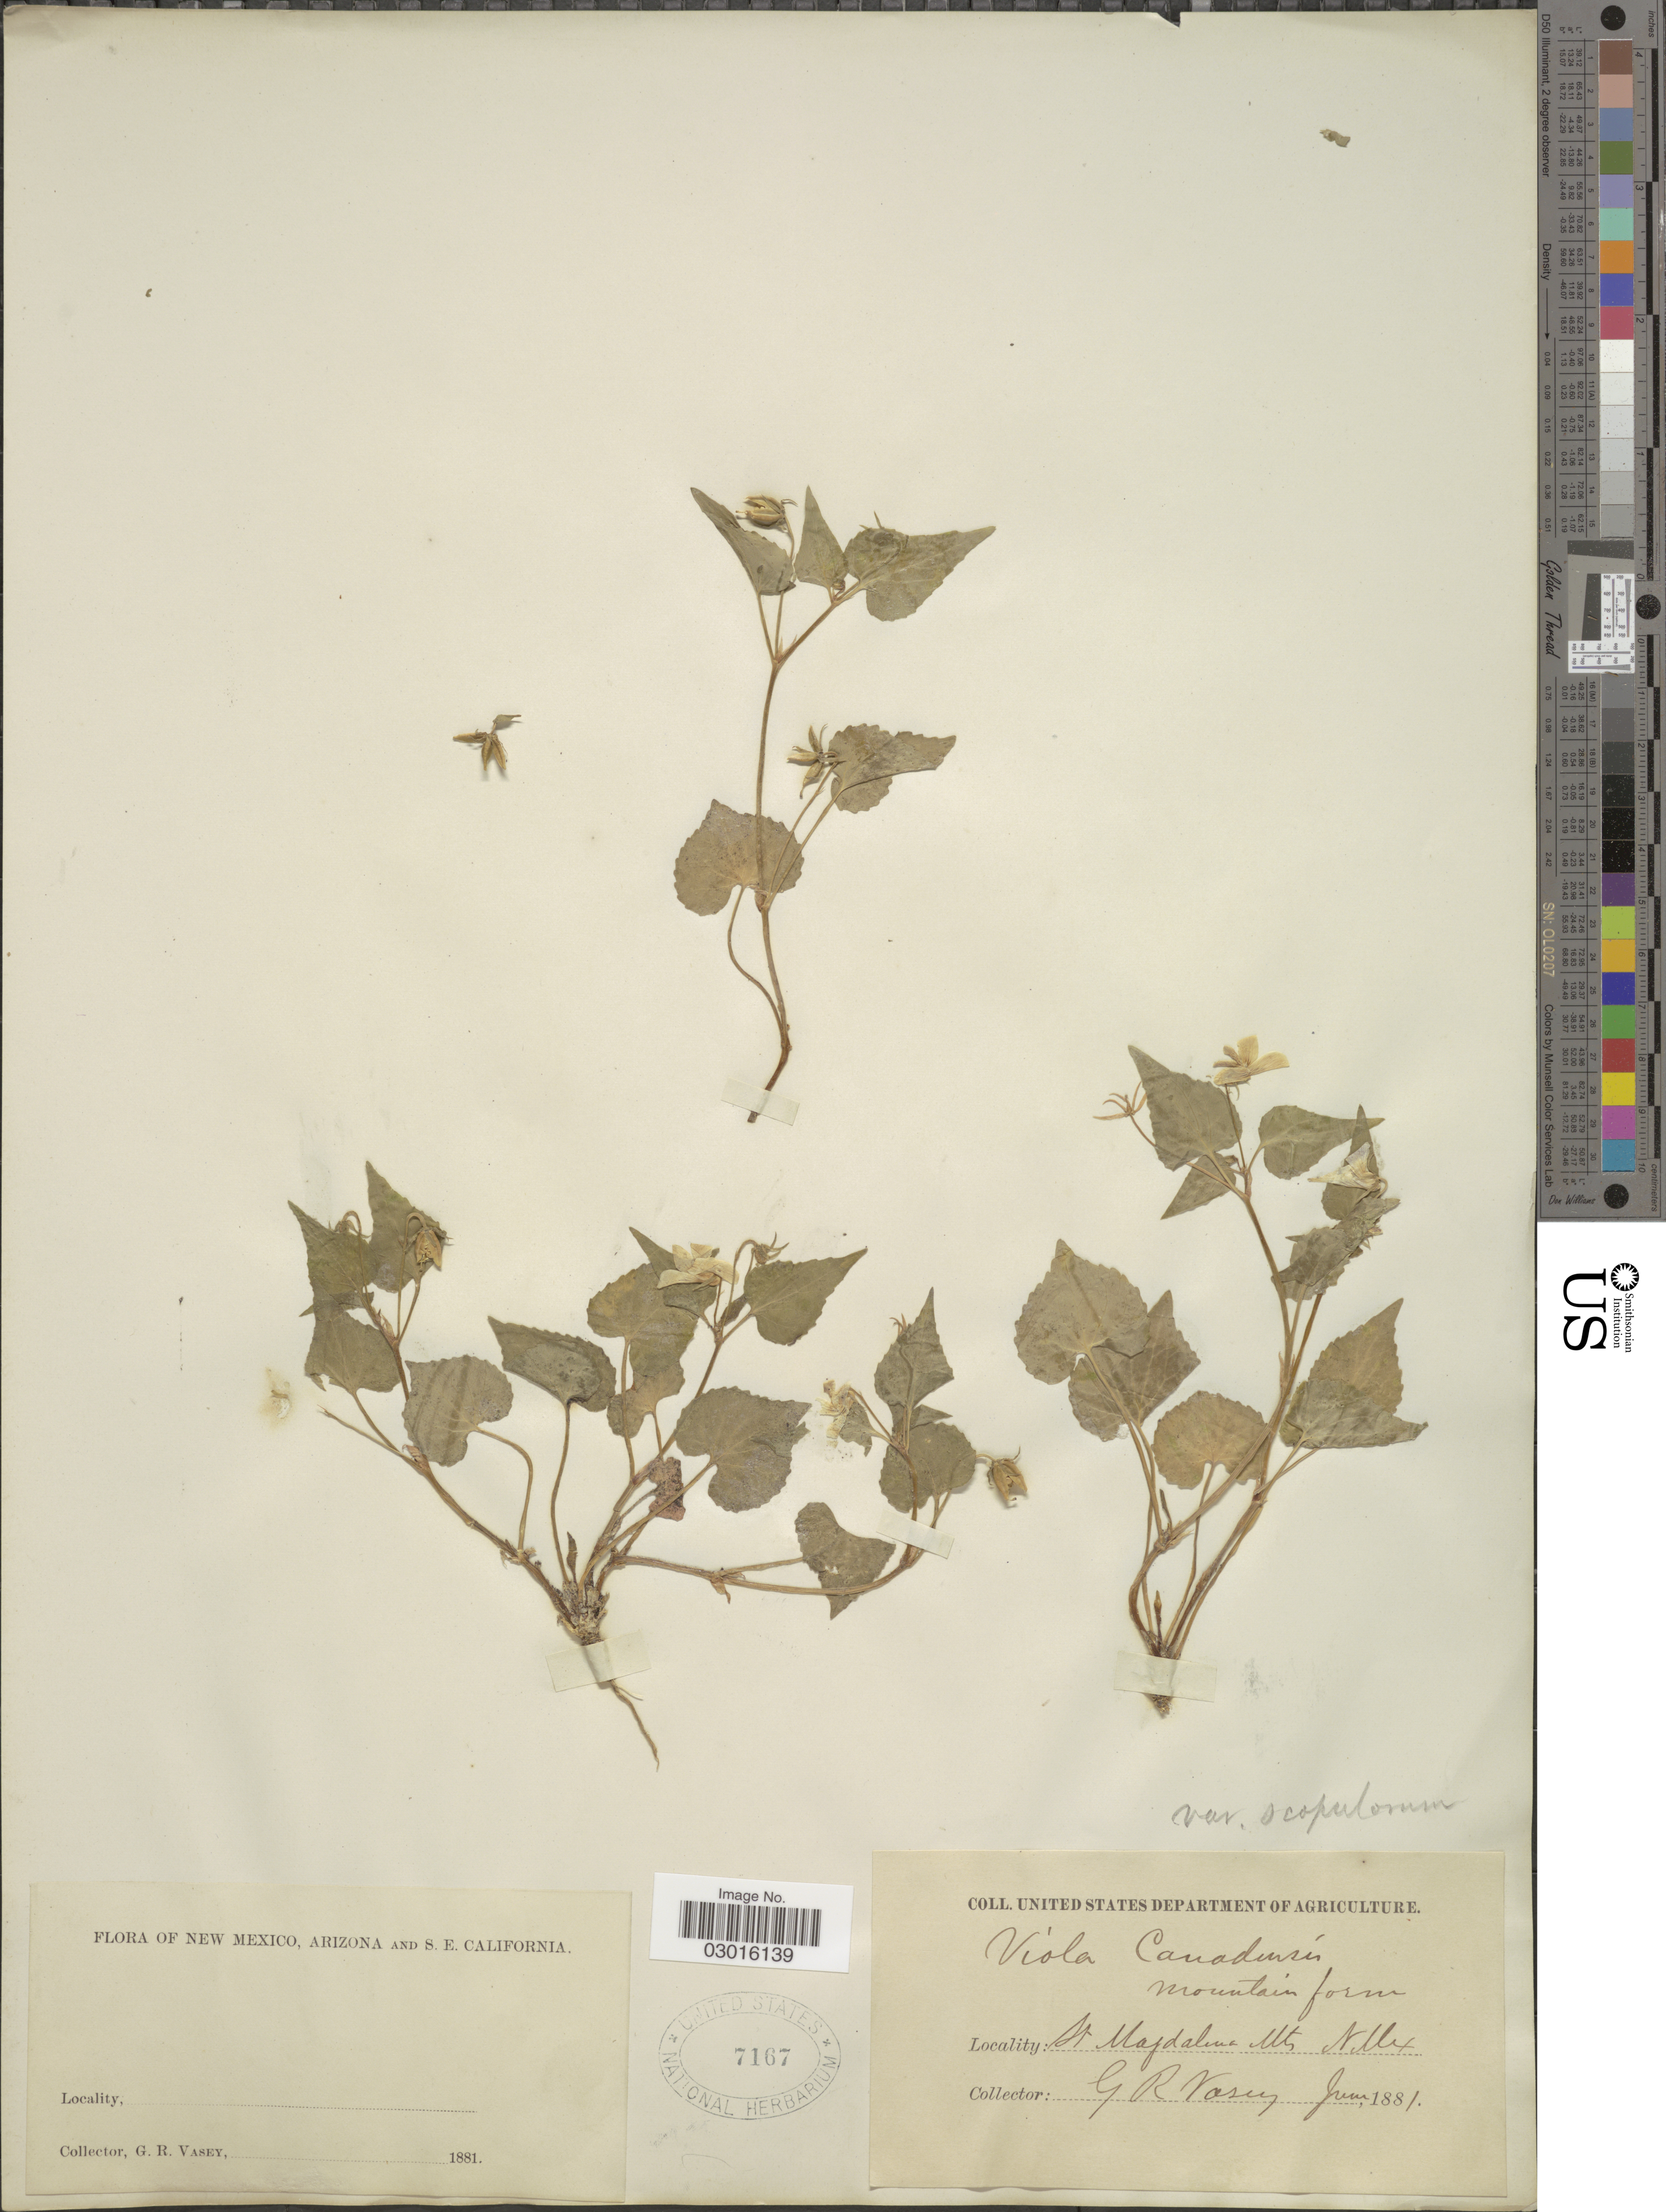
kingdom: Plantae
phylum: Tracheophyta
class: Magnoliopsida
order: Malpighiales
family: Violaceae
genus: Viola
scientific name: Viola muriculata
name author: Greene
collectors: G. R. Vasey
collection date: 1881-06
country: United States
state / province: New Mexico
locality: St. Magdalena Mts.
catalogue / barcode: US 7167